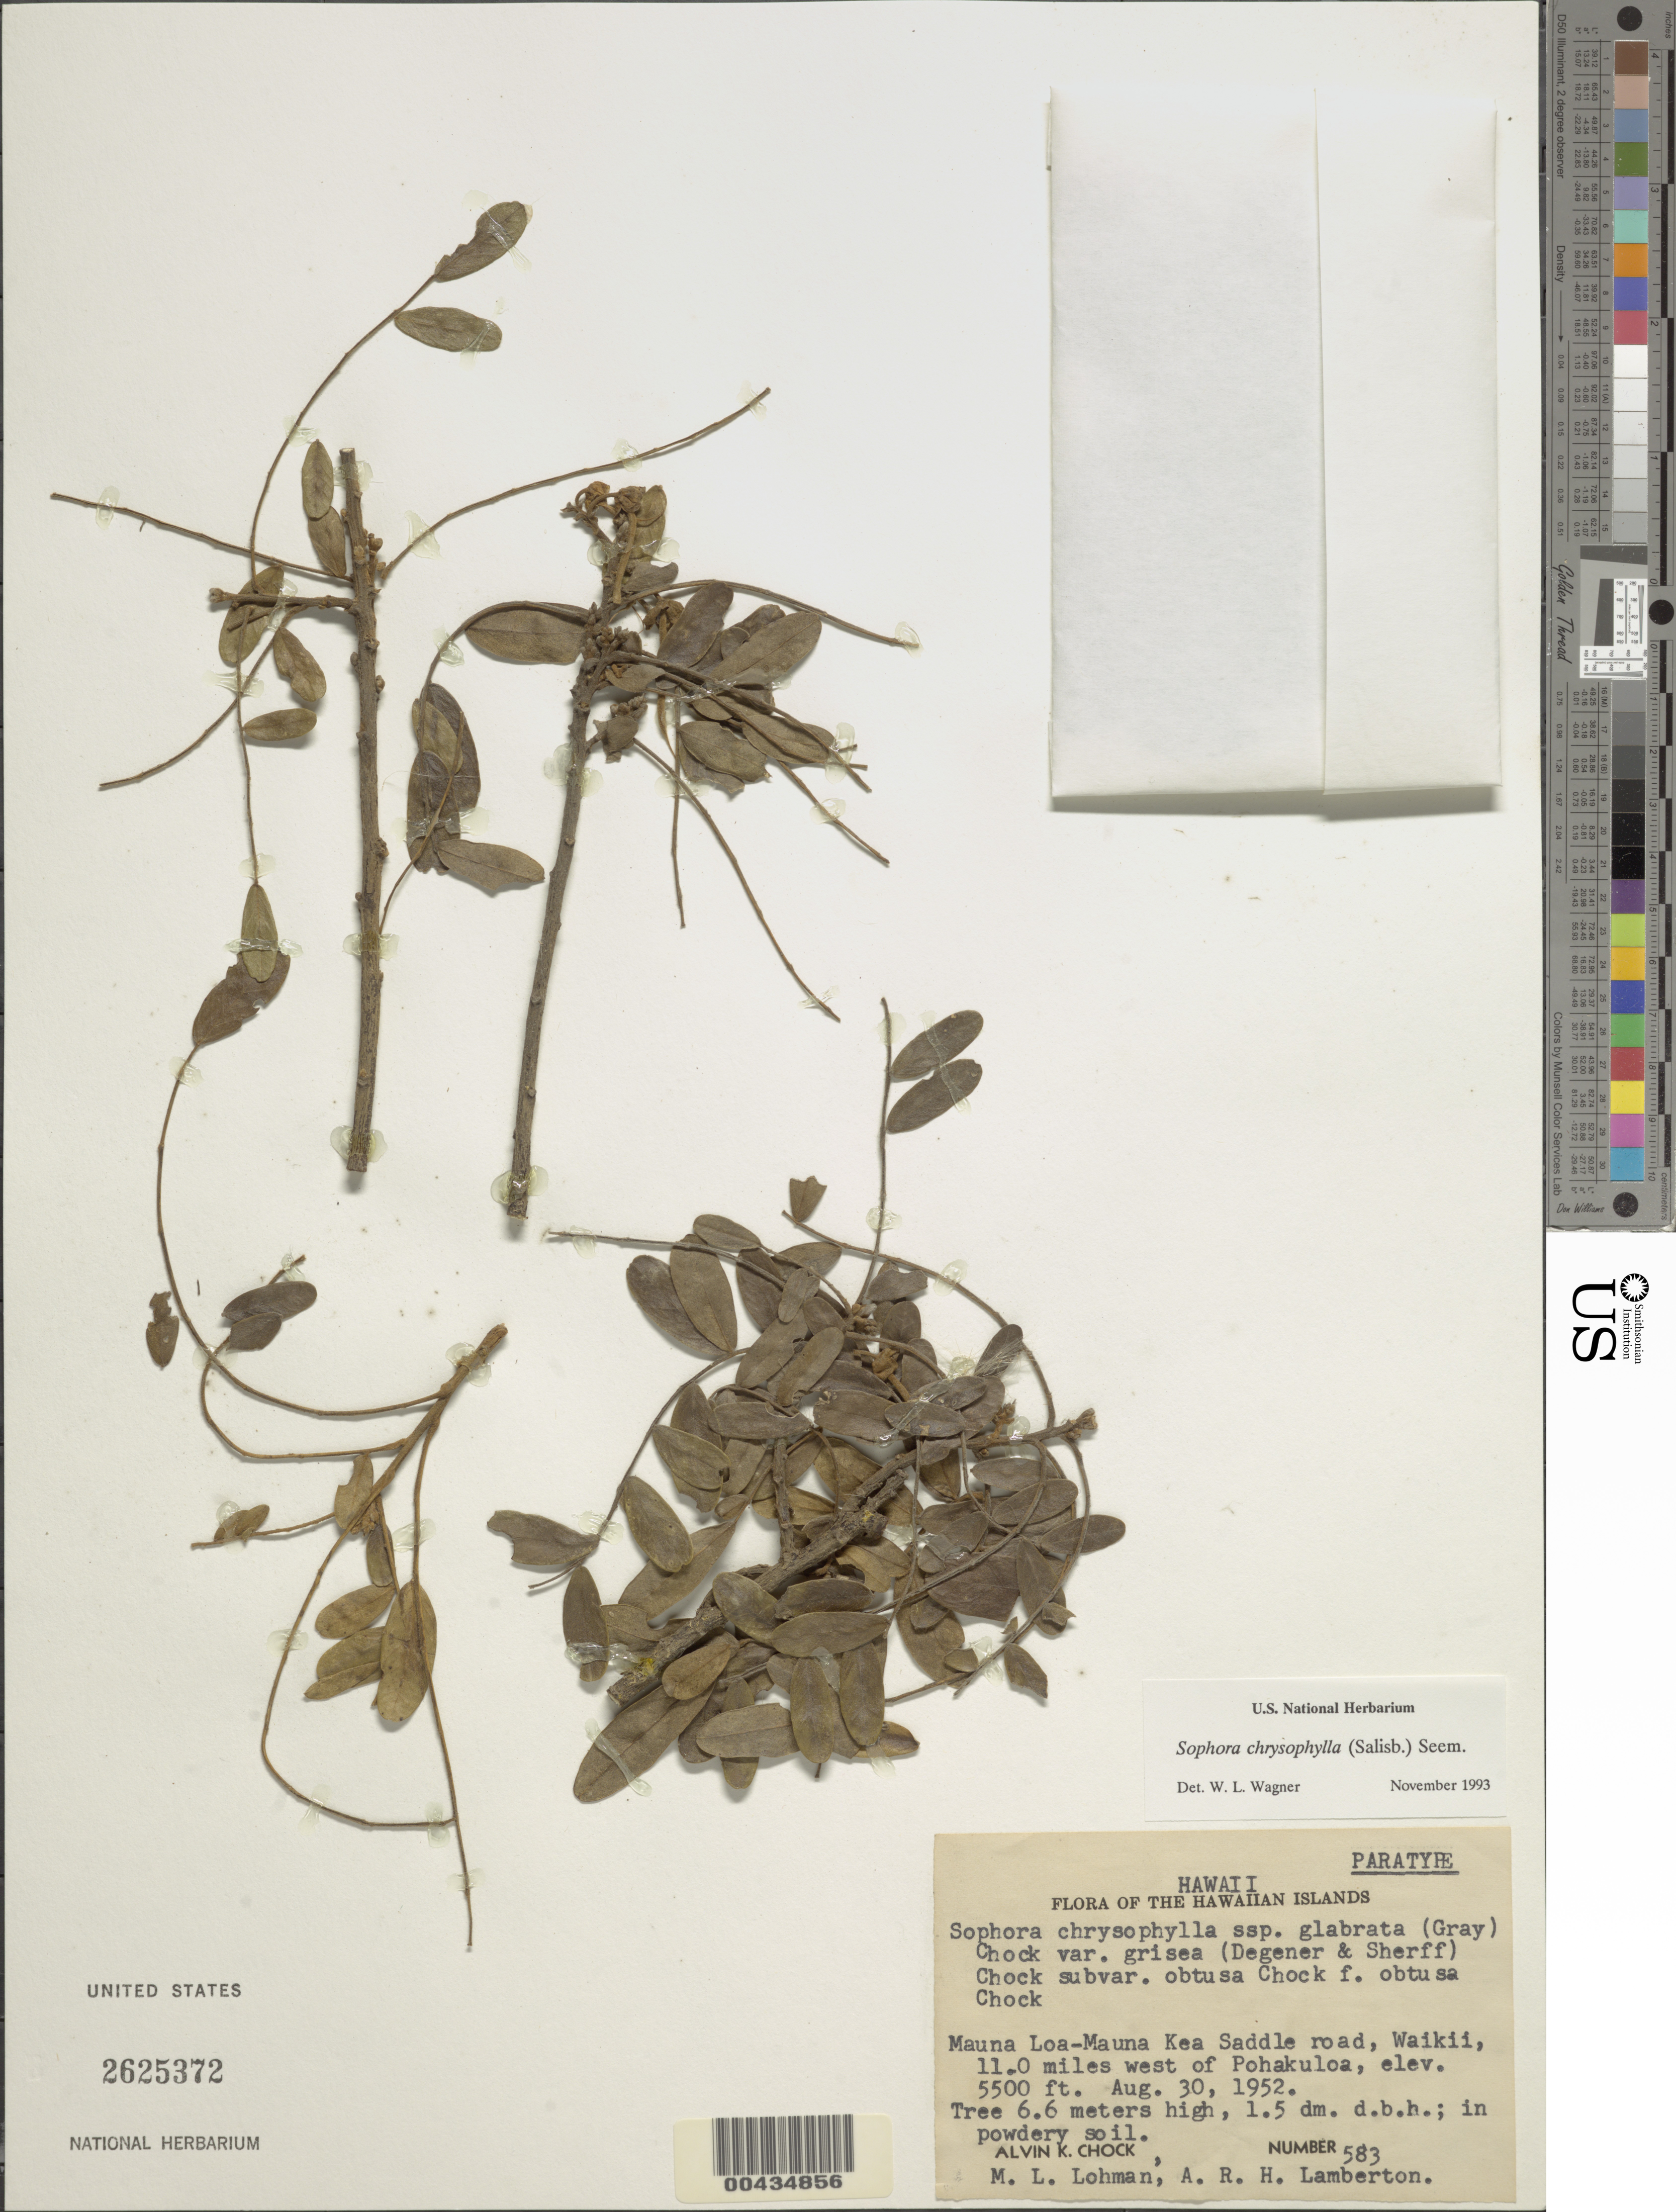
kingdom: Plantae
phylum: Tracheophyta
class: Magnoliopsida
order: Fabales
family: Fabaceae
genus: Sophora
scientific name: Sophora chrysophylla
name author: (Salisb.) Seem.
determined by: Wagner, W. L., (BOT), Smithsonian Institution - National Museum of Natural History (UNITED STATES)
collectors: A. Chock, M. Lohman & A. Lamberton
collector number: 583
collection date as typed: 30 Aug 1952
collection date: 1952-08-30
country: United States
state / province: Hawaii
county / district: Hawaii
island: Hawaii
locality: Mauna Loa-Mauna Kea Saddle road, Waikii, 11.0 miles west of Pohakuloa.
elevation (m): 1676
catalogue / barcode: US 2625372